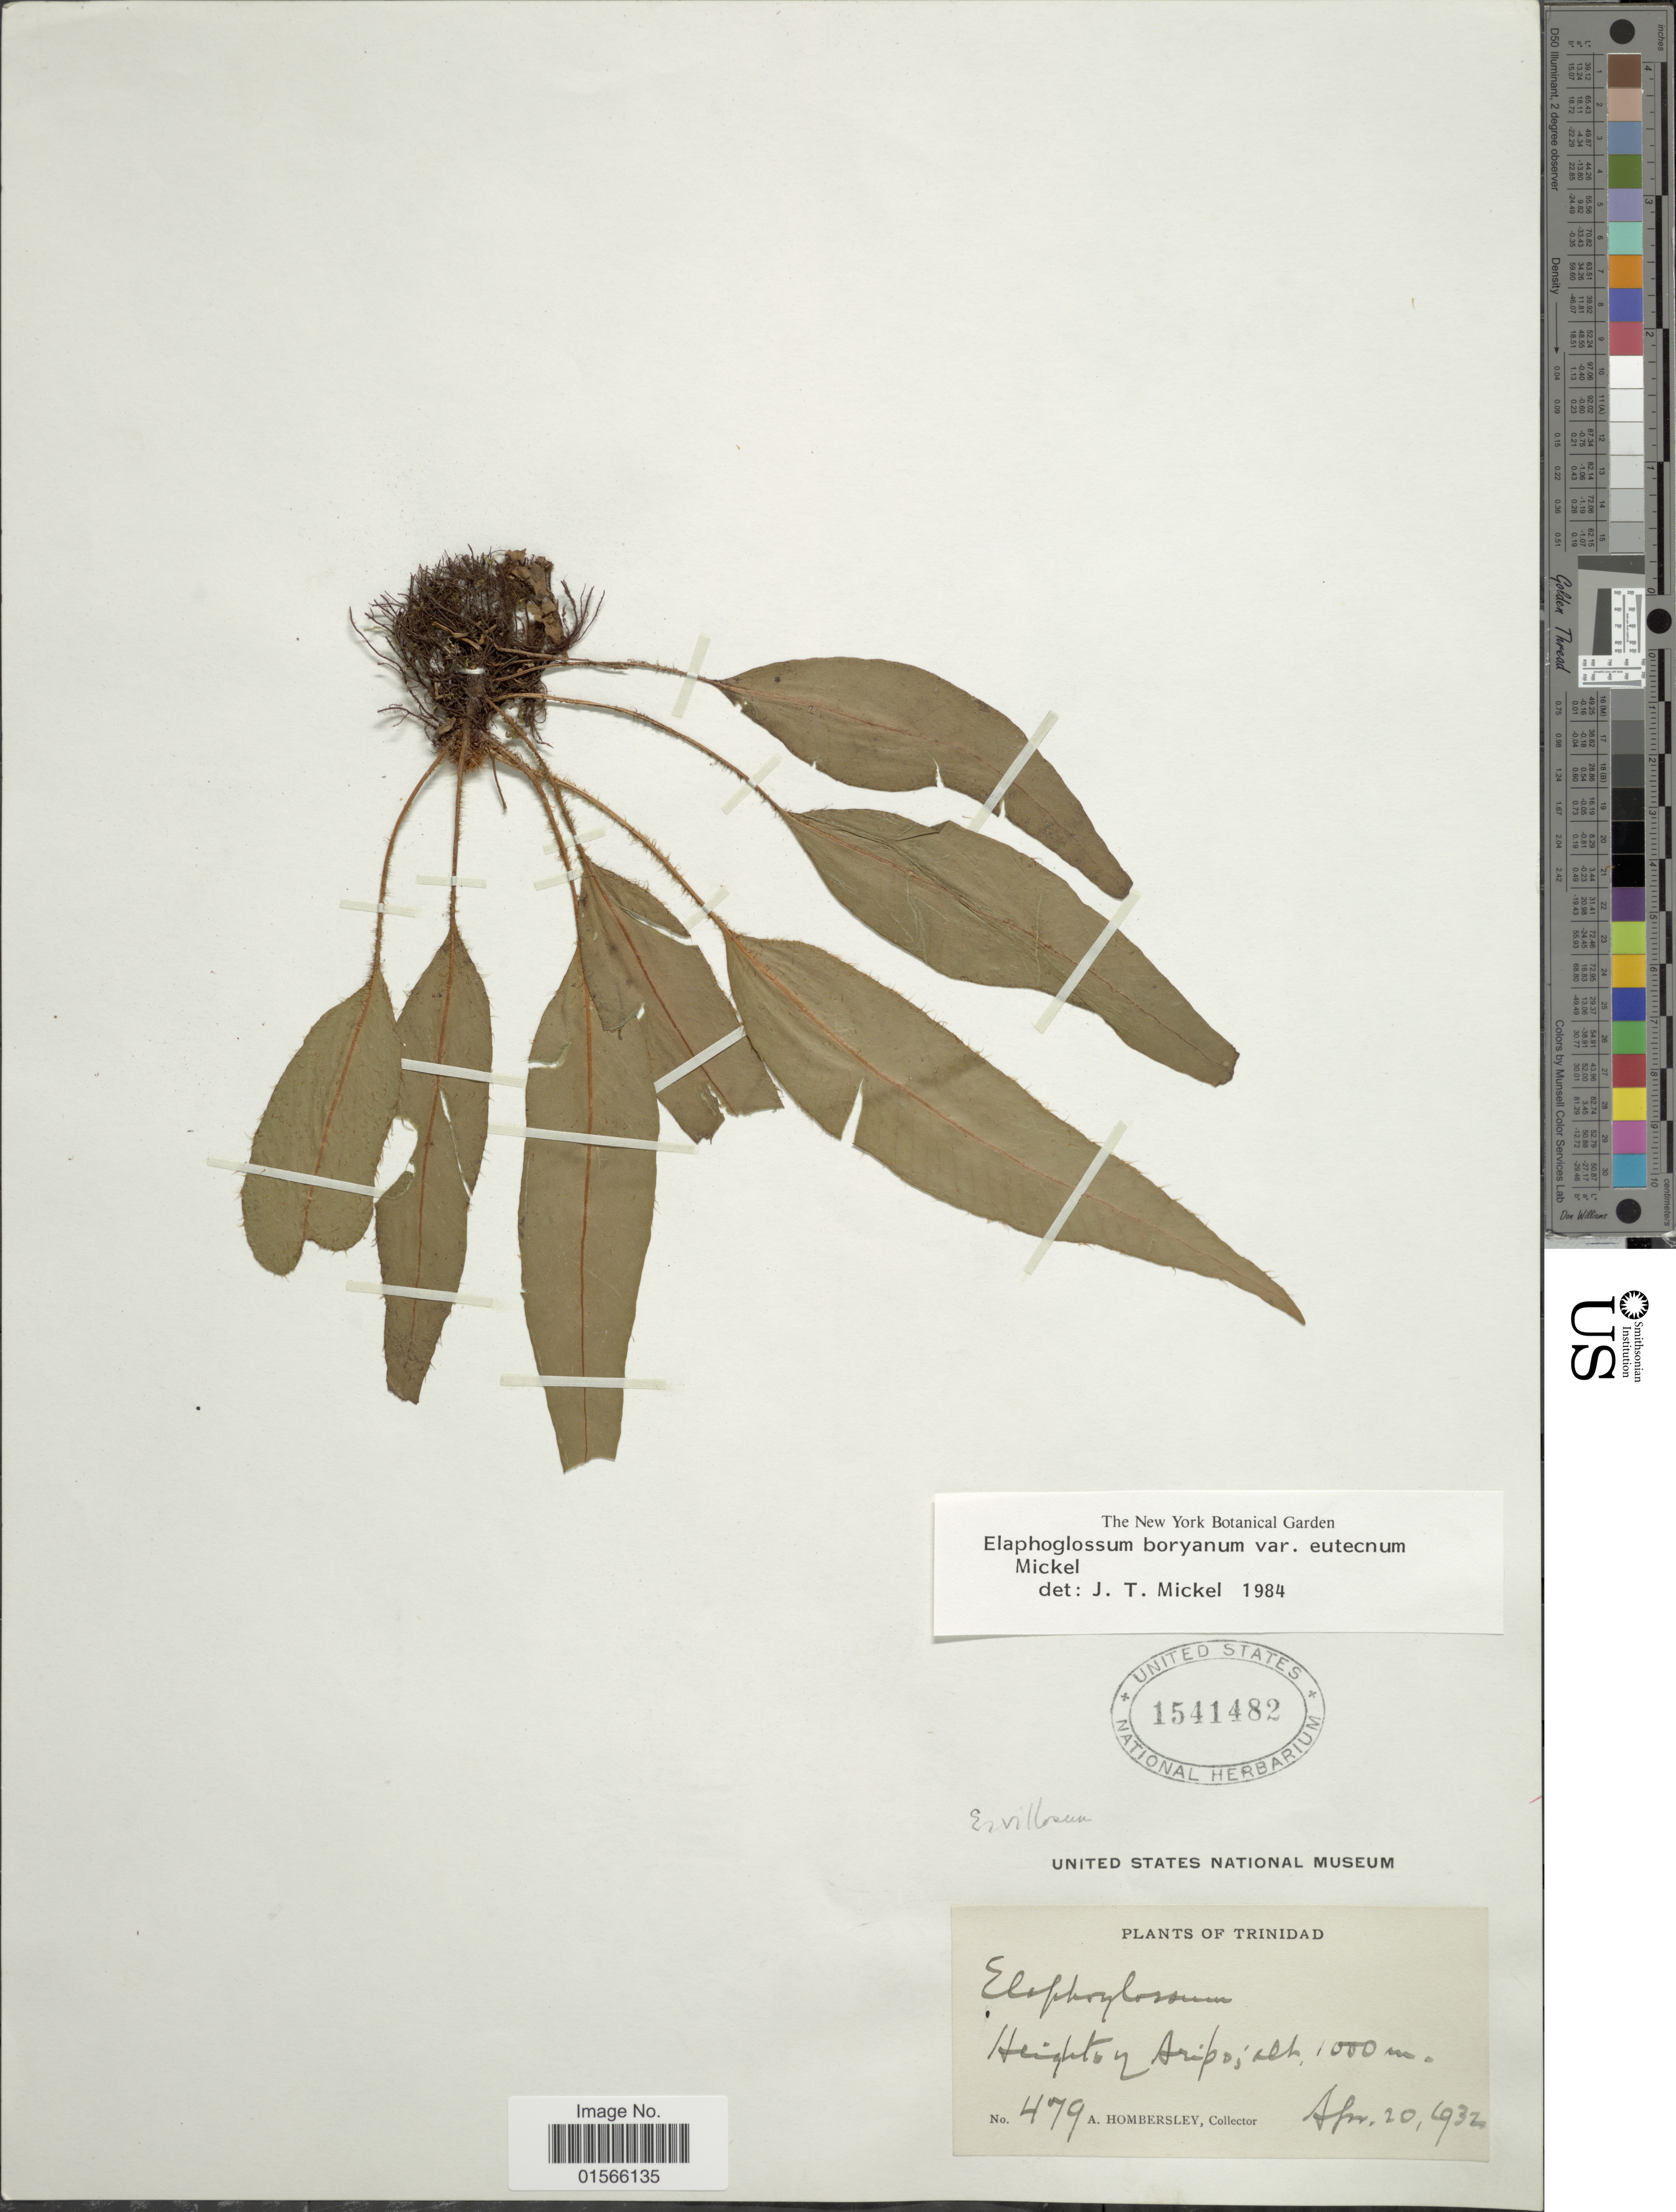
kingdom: Plantae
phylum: Tracheophyta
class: Polypodiopsida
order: Polypodiales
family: Dryopteridaceae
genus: Elaphoglossum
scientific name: Elaphoglossum boryanum var. eutecnum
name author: Mickel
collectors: A. Hombersley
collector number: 479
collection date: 1932-04-20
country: Trinidad and Tobago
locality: Trinidad, Height of Aripo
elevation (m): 1000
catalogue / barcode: US 1541482